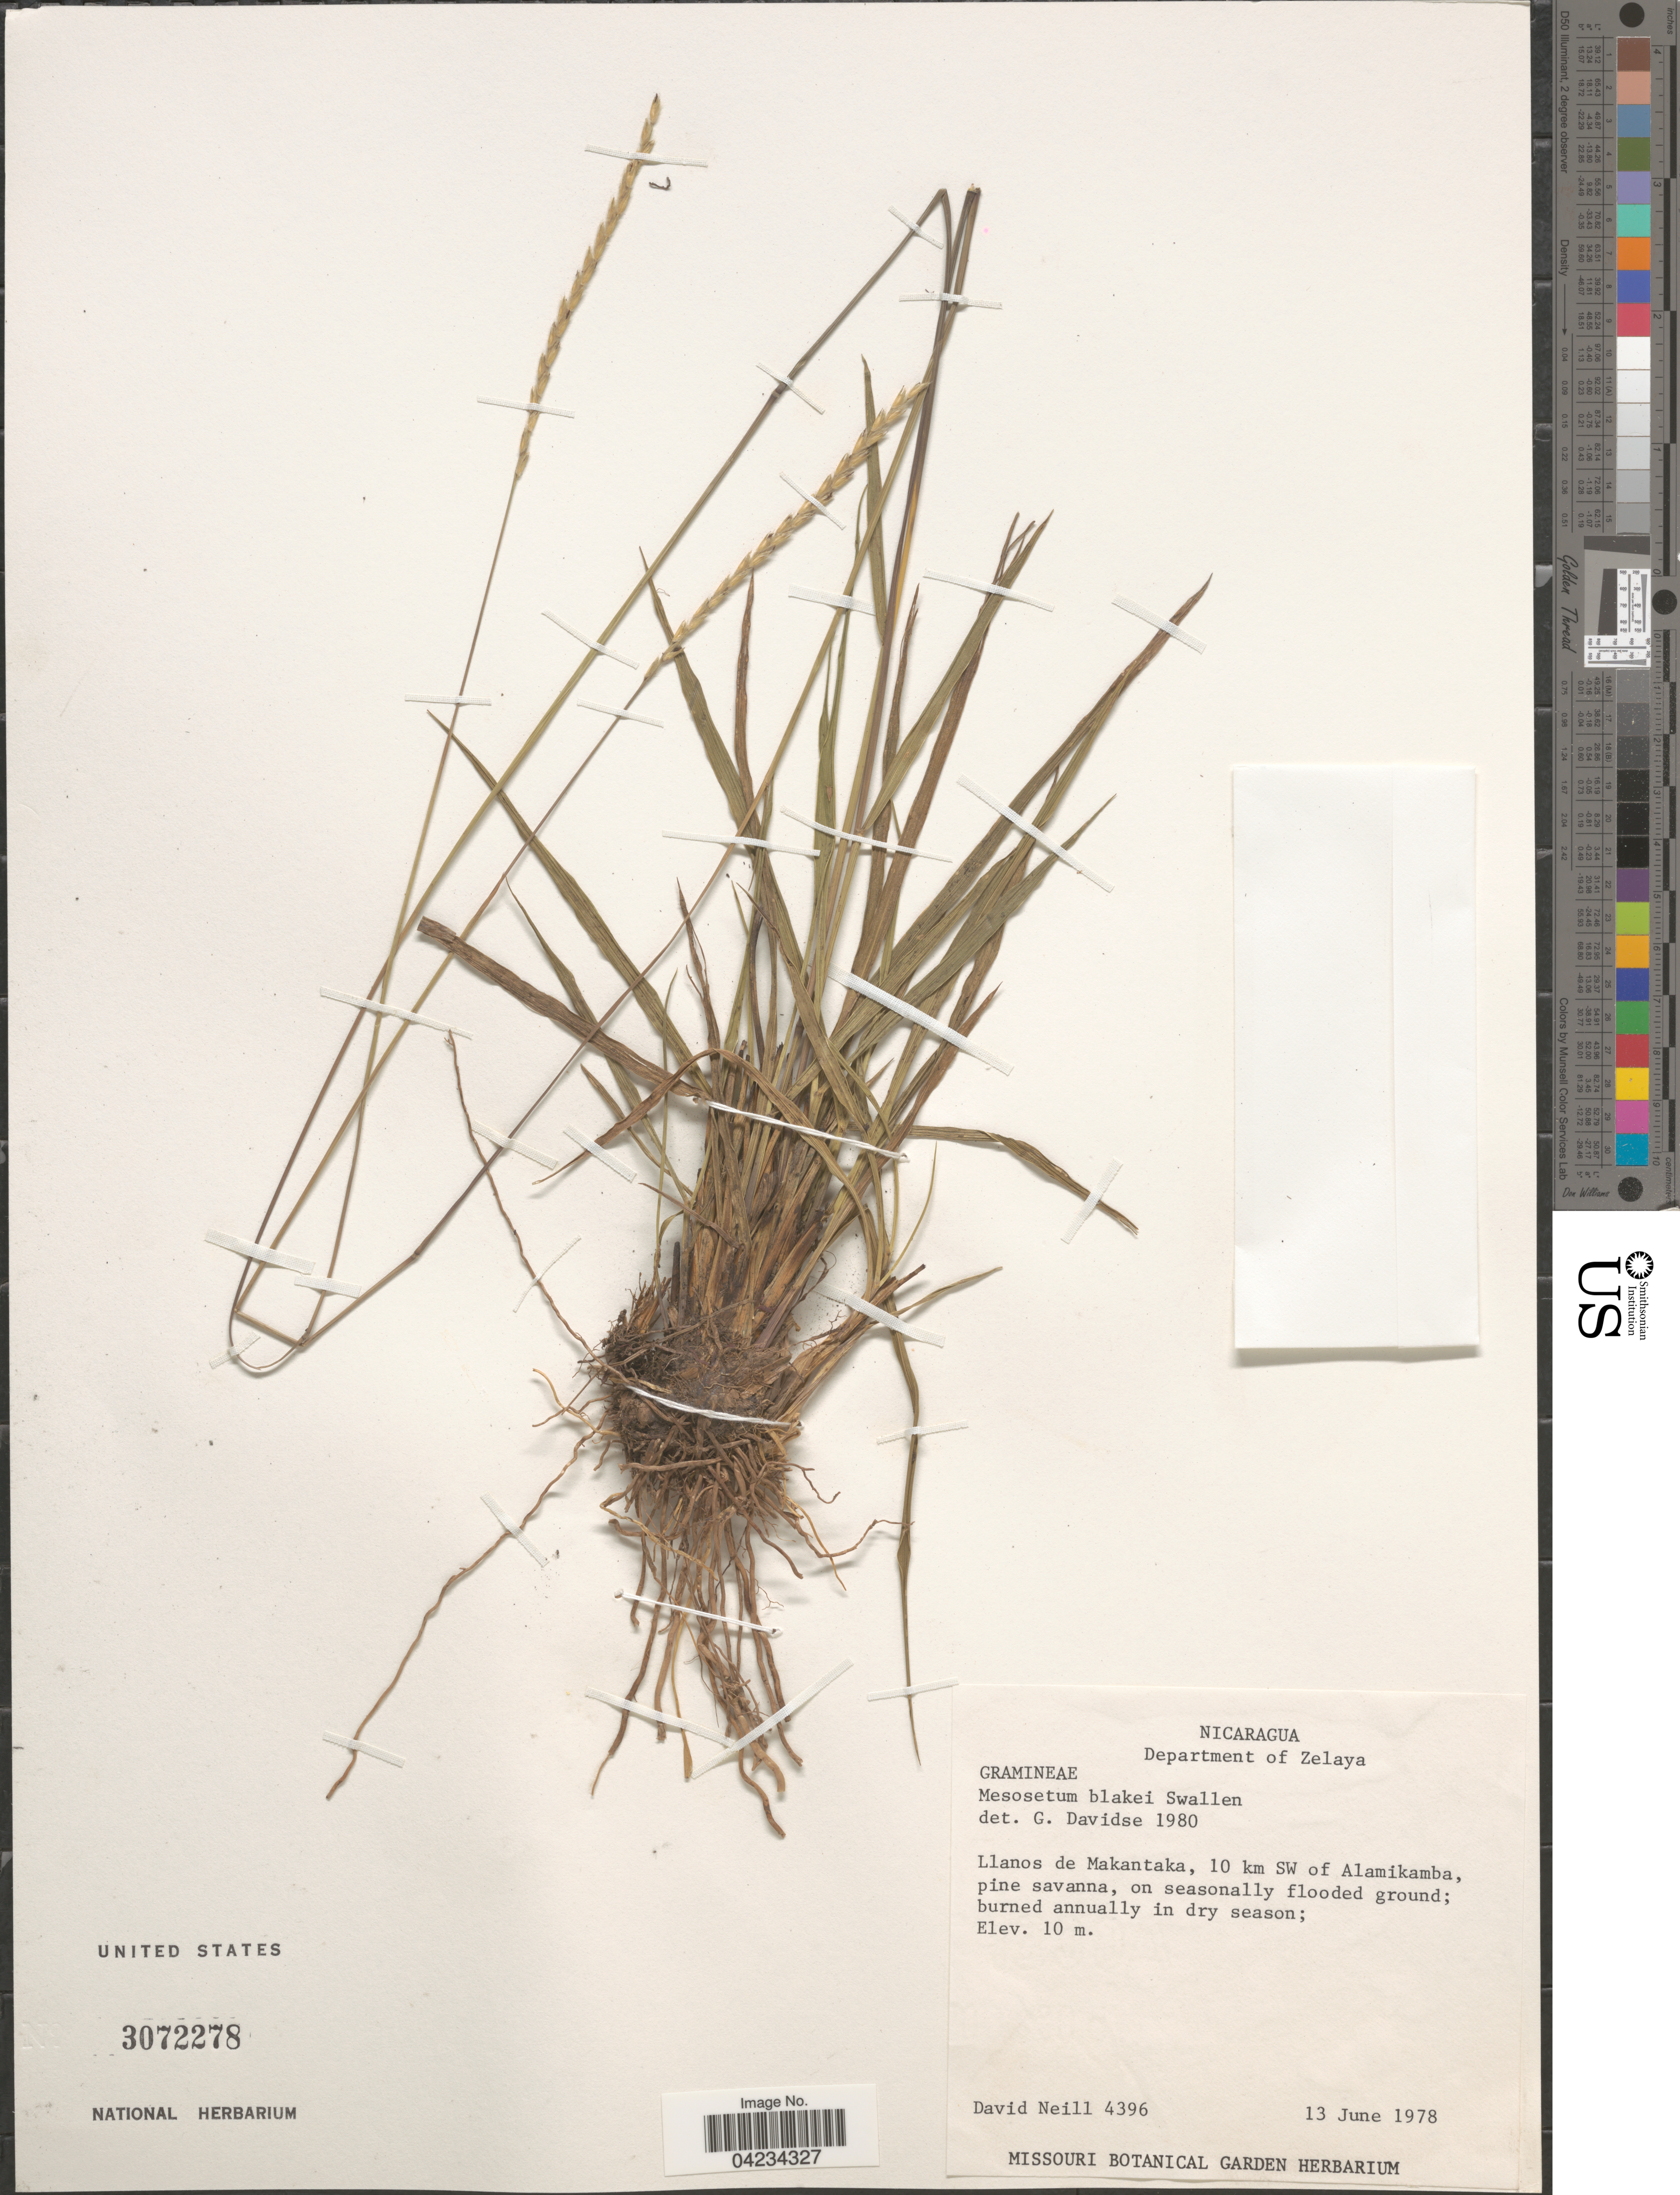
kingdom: Plantae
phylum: Tracheophyta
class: Liliopsida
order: Poales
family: Poaceae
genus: Mesosetum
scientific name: Mesosetum blakei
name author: Swallen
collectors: D. A. Neill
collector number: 4396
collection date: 1978-06-13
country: Nicaragua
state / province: Atlántico Norte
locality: Department of Zelaya. Llanos de Makantaka, 10 km SW of Alamikamba.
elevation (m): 10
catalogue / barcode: US 3072278